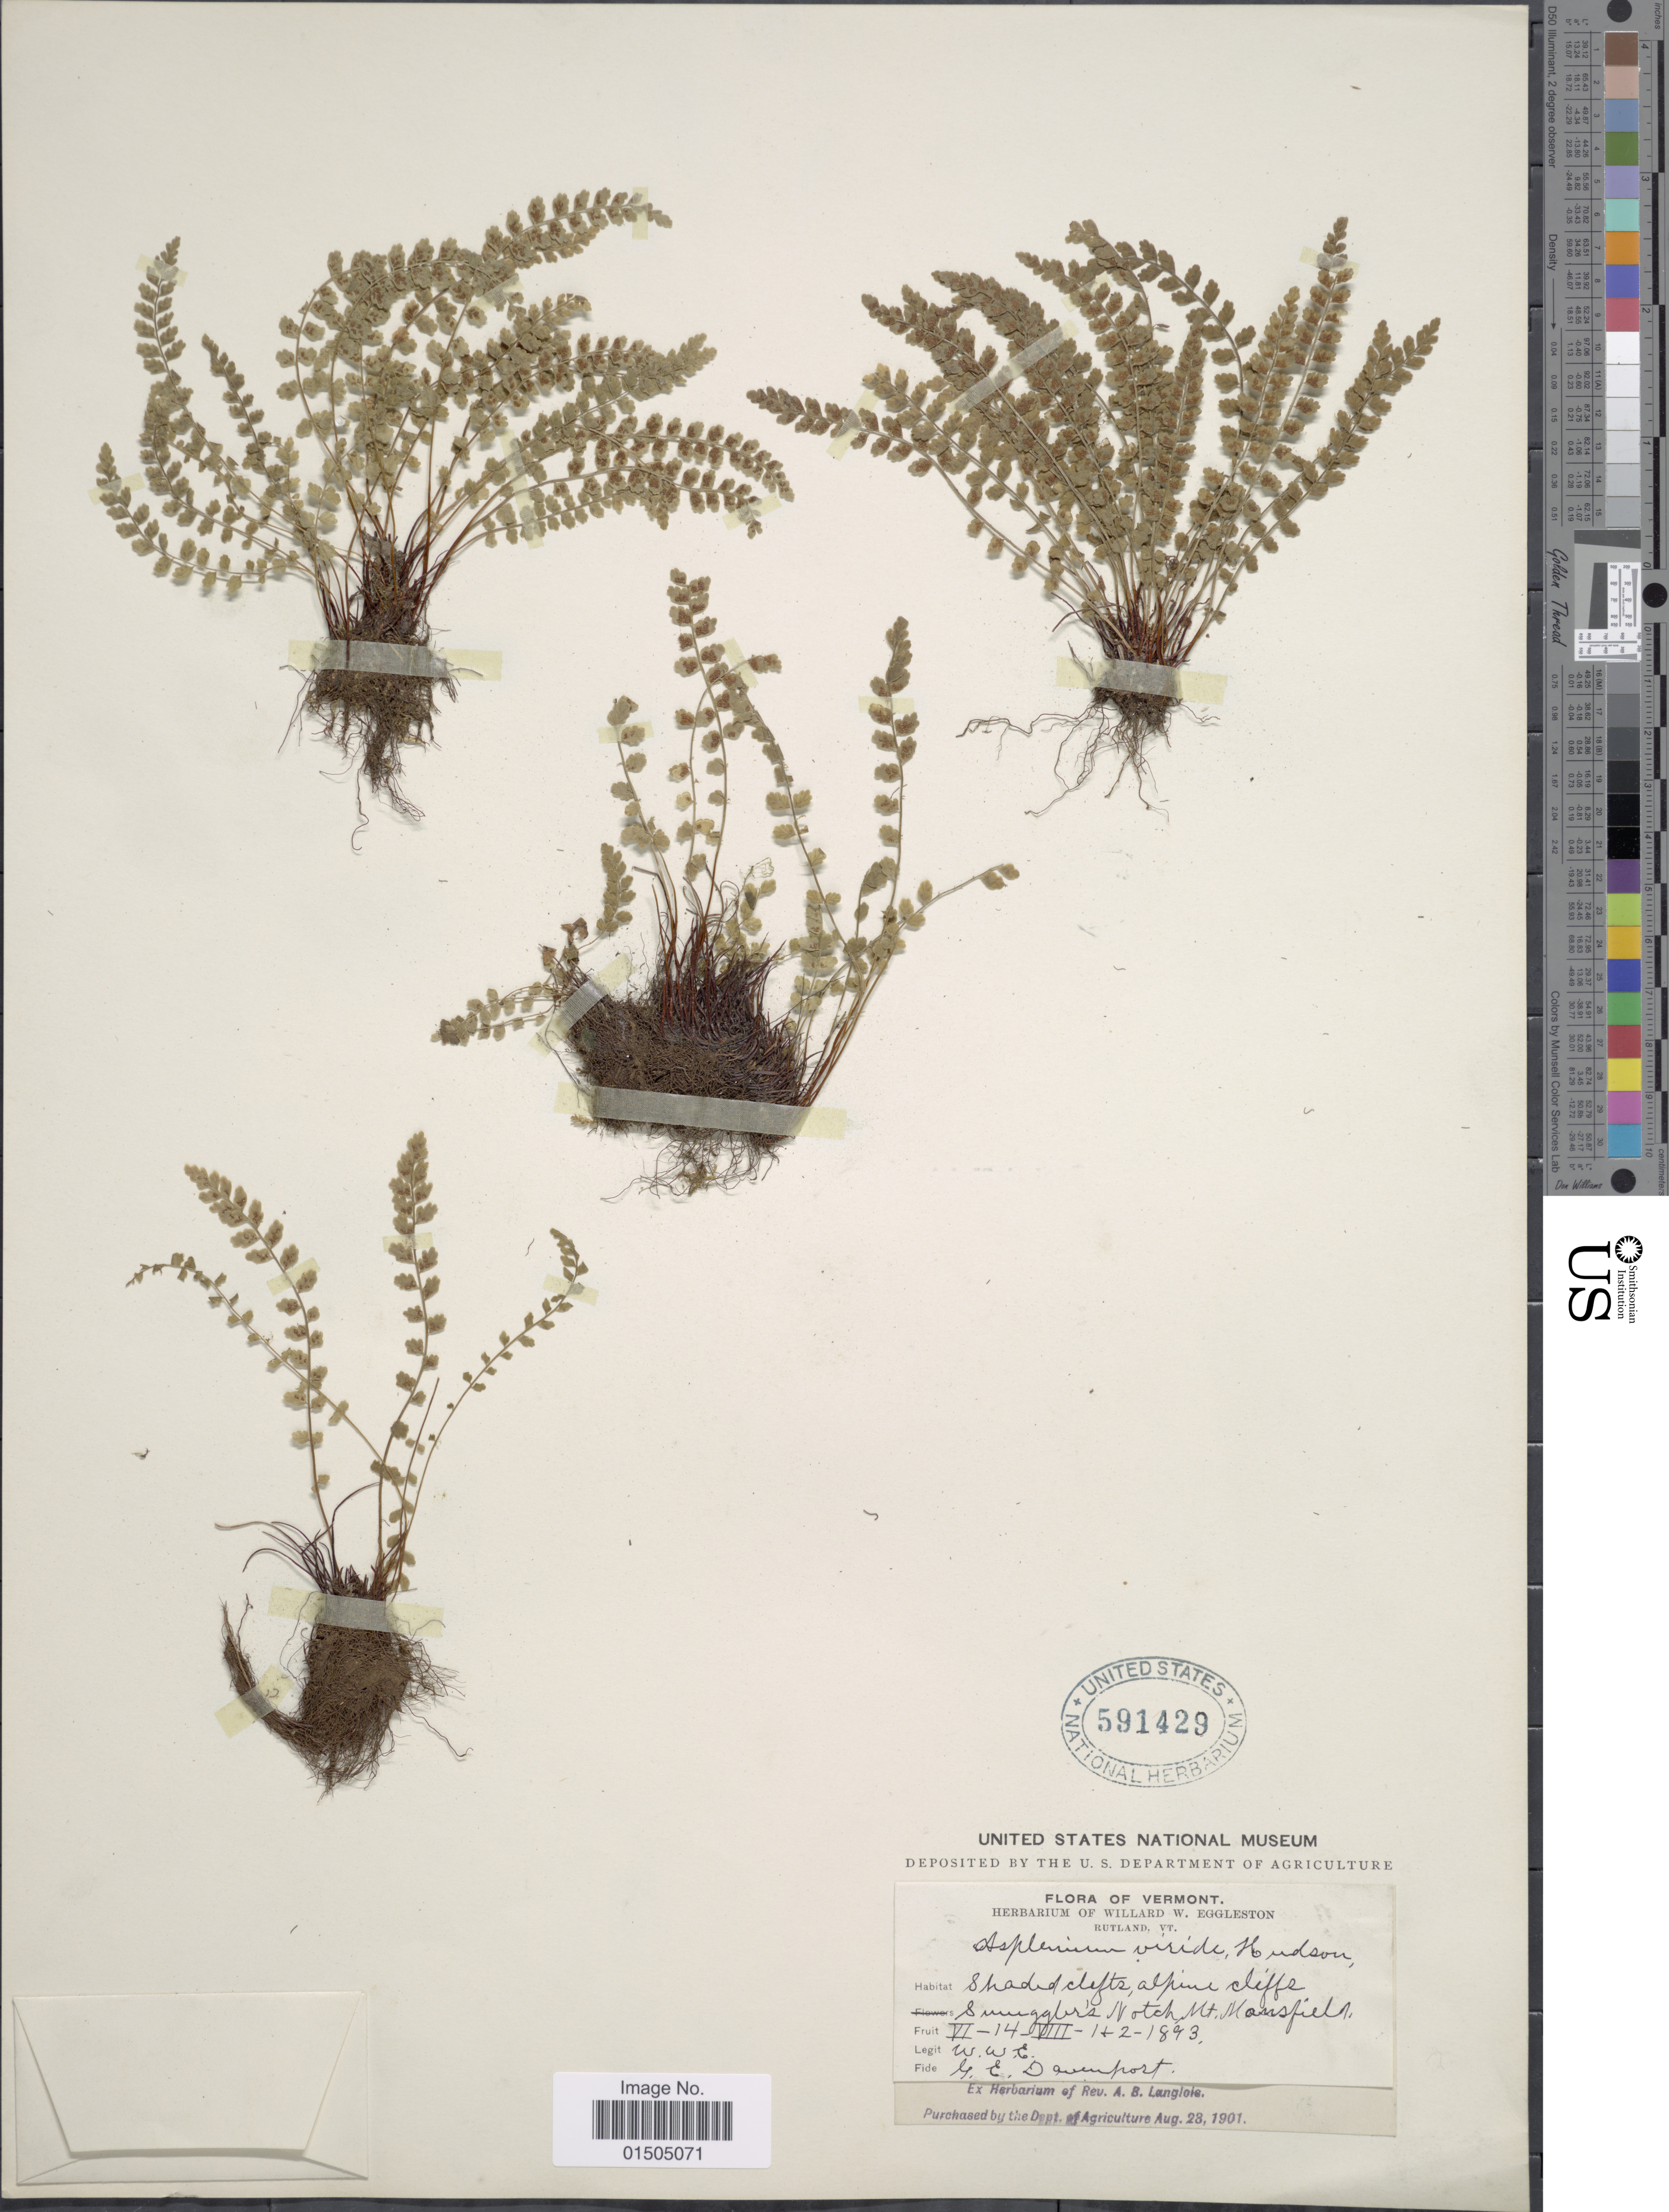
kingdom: Plantae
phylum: Tracheophyta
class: Polypodiopsida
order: Polypodiales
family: Aspleniaceae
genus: Asplenium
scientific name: Asplenium trichomanes-ramosum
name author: L.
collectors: W. W. Eggleston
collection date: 1893-06-14/1893-08-02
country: United States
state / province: Vermont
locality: Smuggler's Notch, Mt. Mansfield.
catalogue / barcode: US 591429